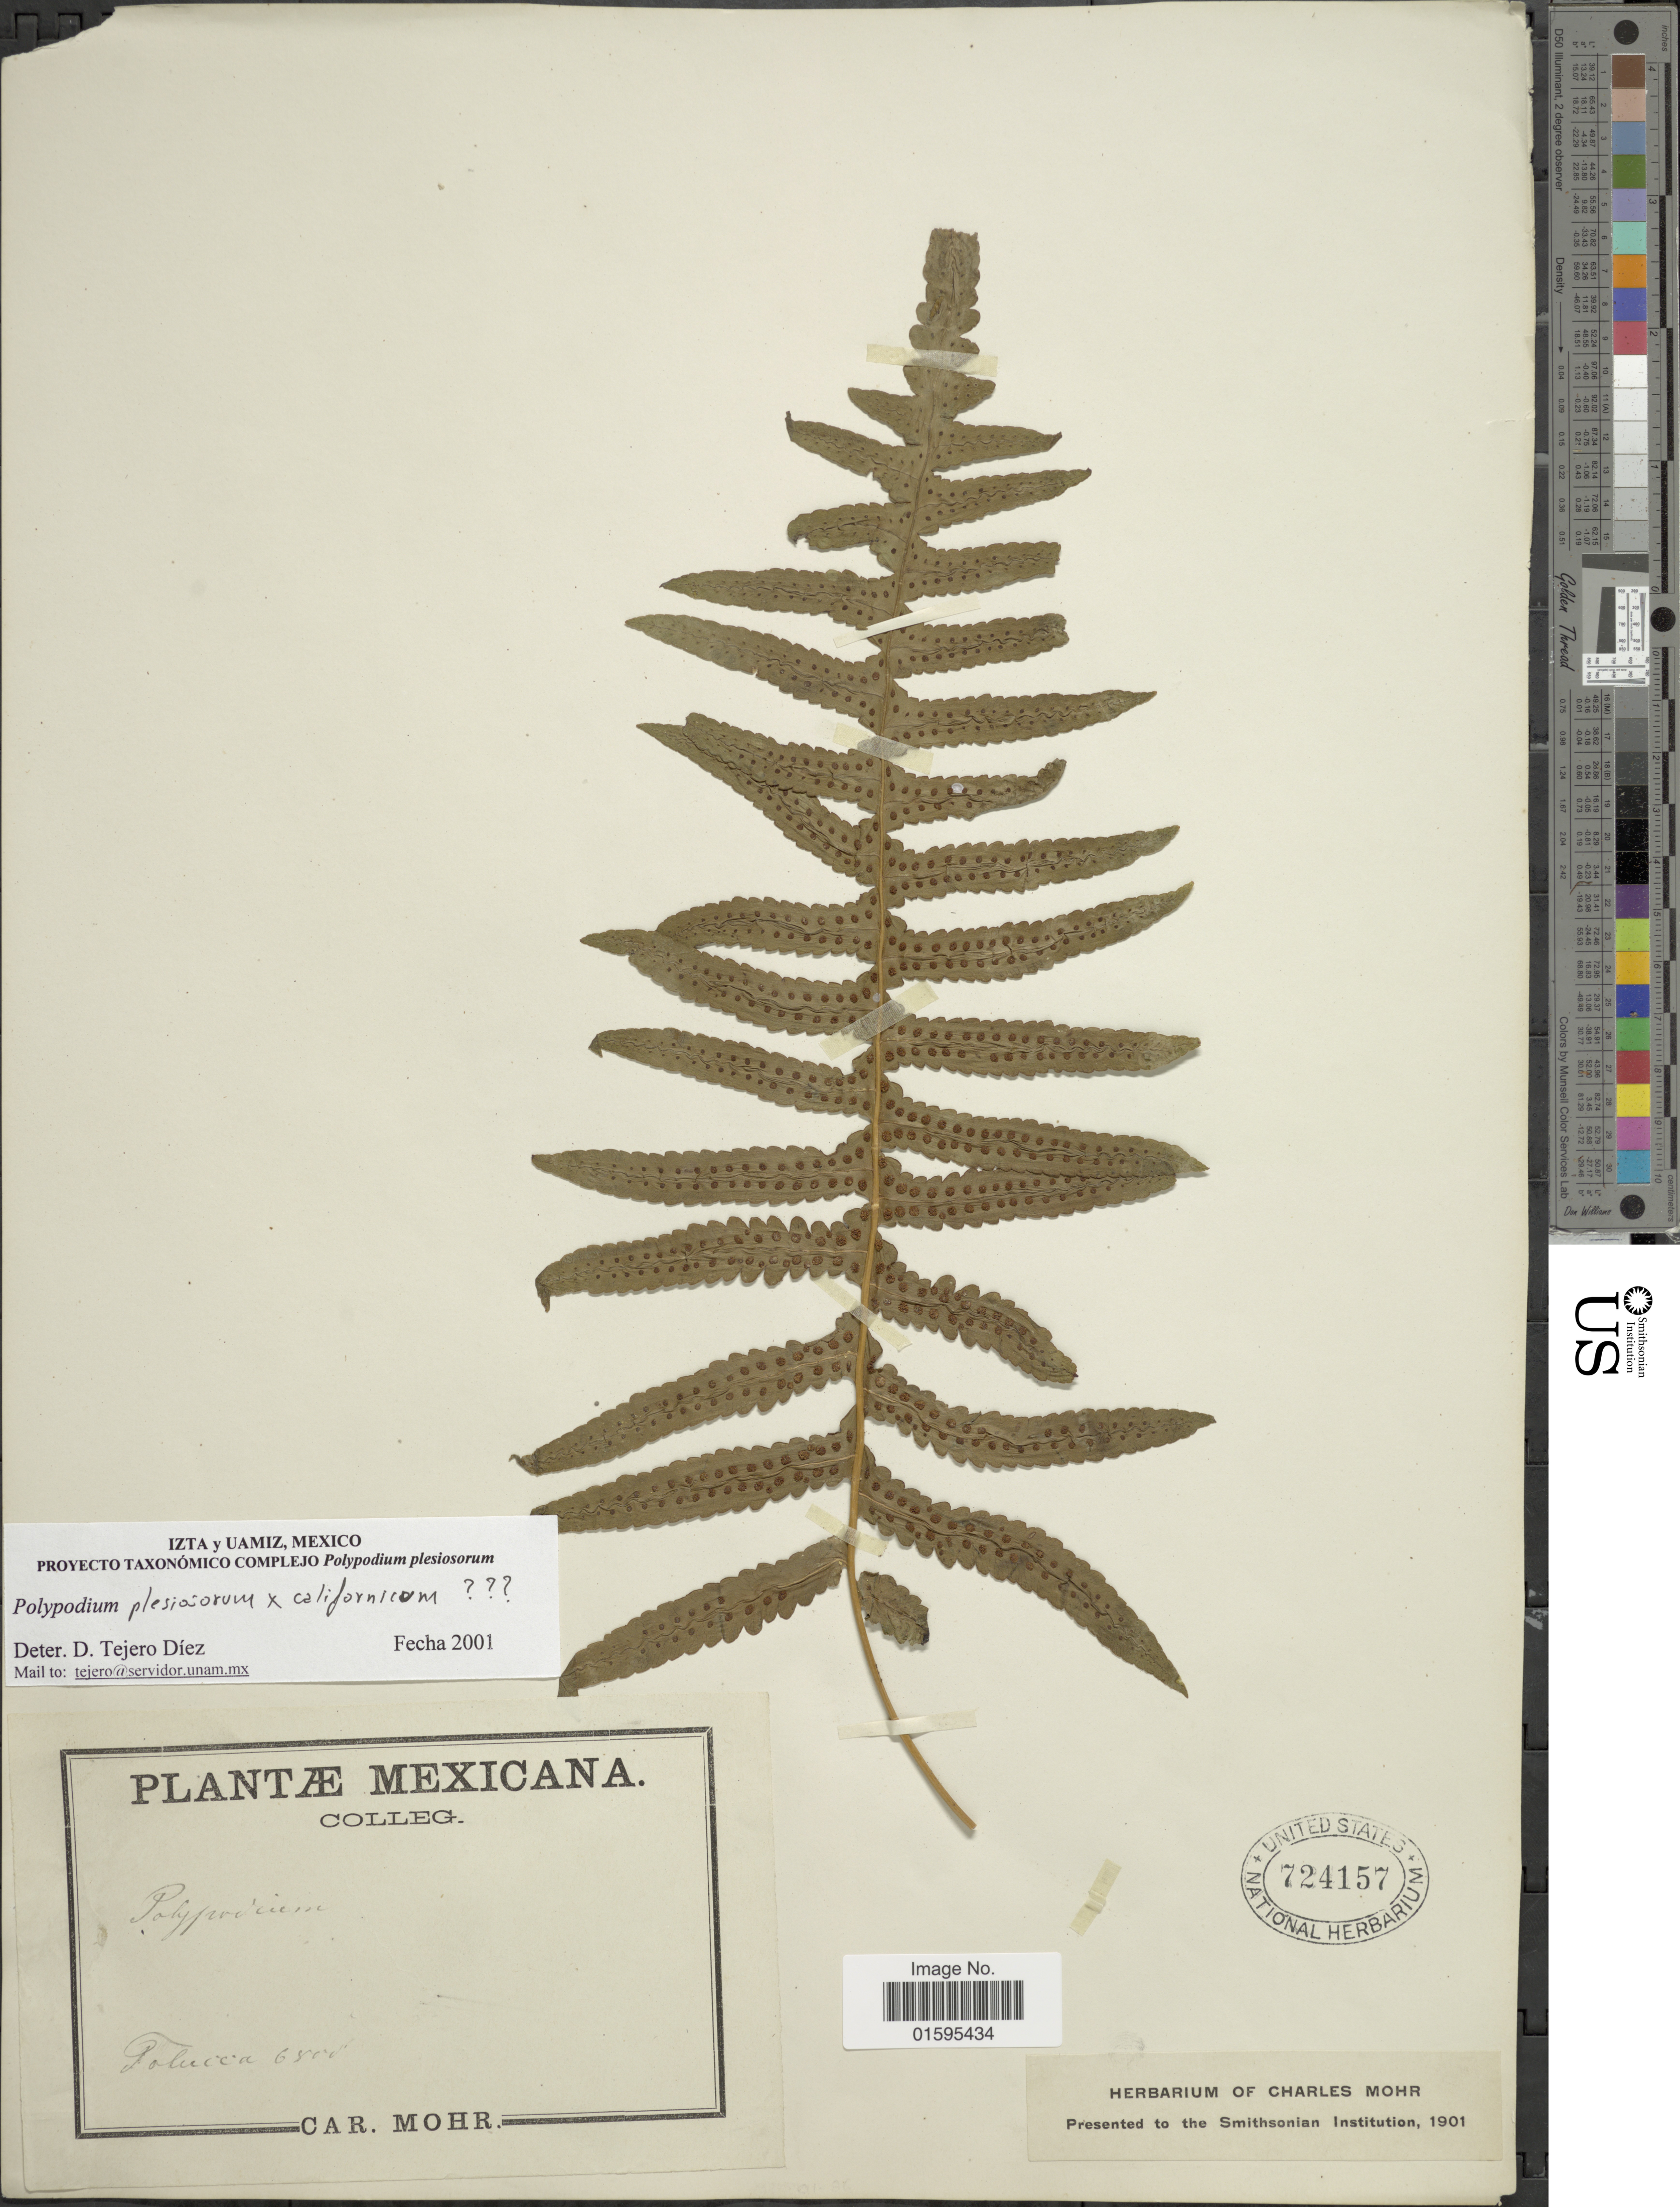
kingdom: Plantae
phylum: Tracheophyta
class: Polypodiopsida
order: Polypodiales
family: Polypodiaceae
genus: Polypodium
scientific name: Polypodium plesiosorum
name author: Kunze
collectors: C. T. Mohr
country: Mexico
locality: Tolucca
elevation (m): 2073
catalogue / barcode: US 724157